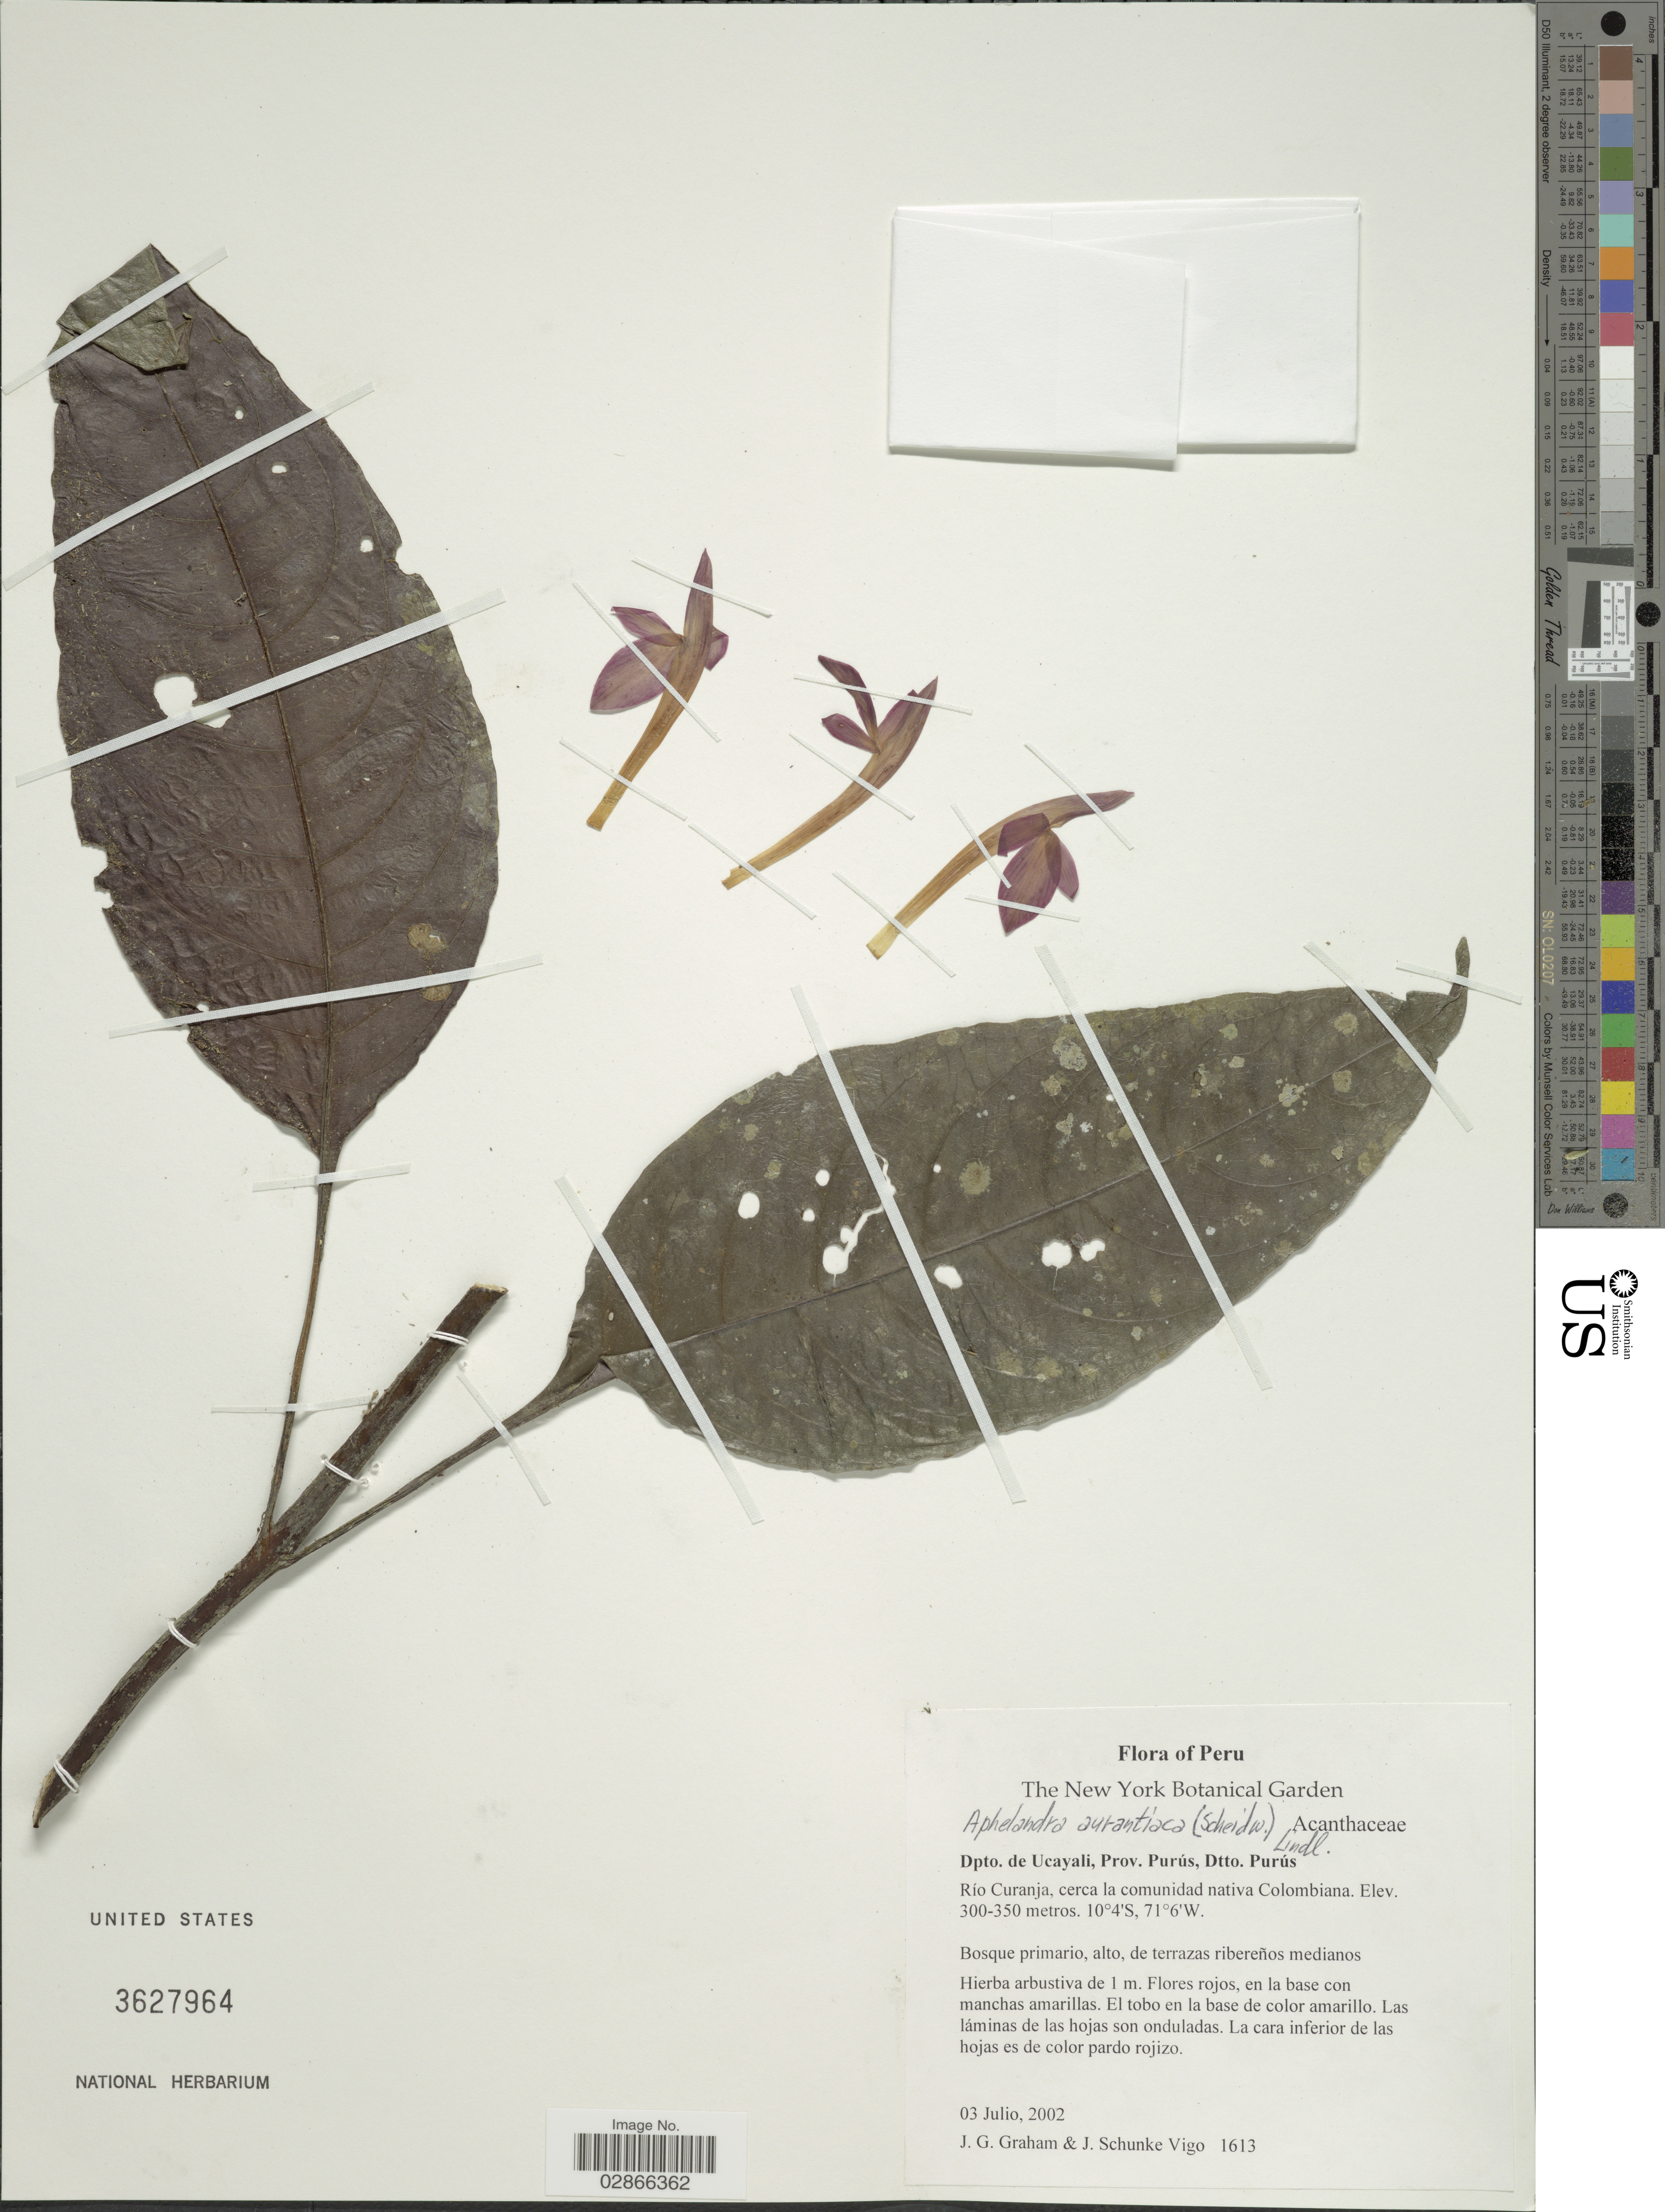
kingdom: Plantae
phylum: Tracheophyta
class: Magnoliopsida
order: Lamiales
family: Acanthaceae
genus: Aphelandra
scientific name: Aphelandra aurantiaca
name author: (Scheidw.) Lindl.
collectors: J. Graham & J. Schunke Vigo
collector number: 1613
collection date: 2002-07-03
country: Peru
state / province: Ucayali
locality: Dpto. de Ucayali, Prov. Purús, Dtto. Purús. Río Curanja, cerca la comunidad nativa Colombiana.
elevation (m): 300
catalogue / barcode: US 3627964